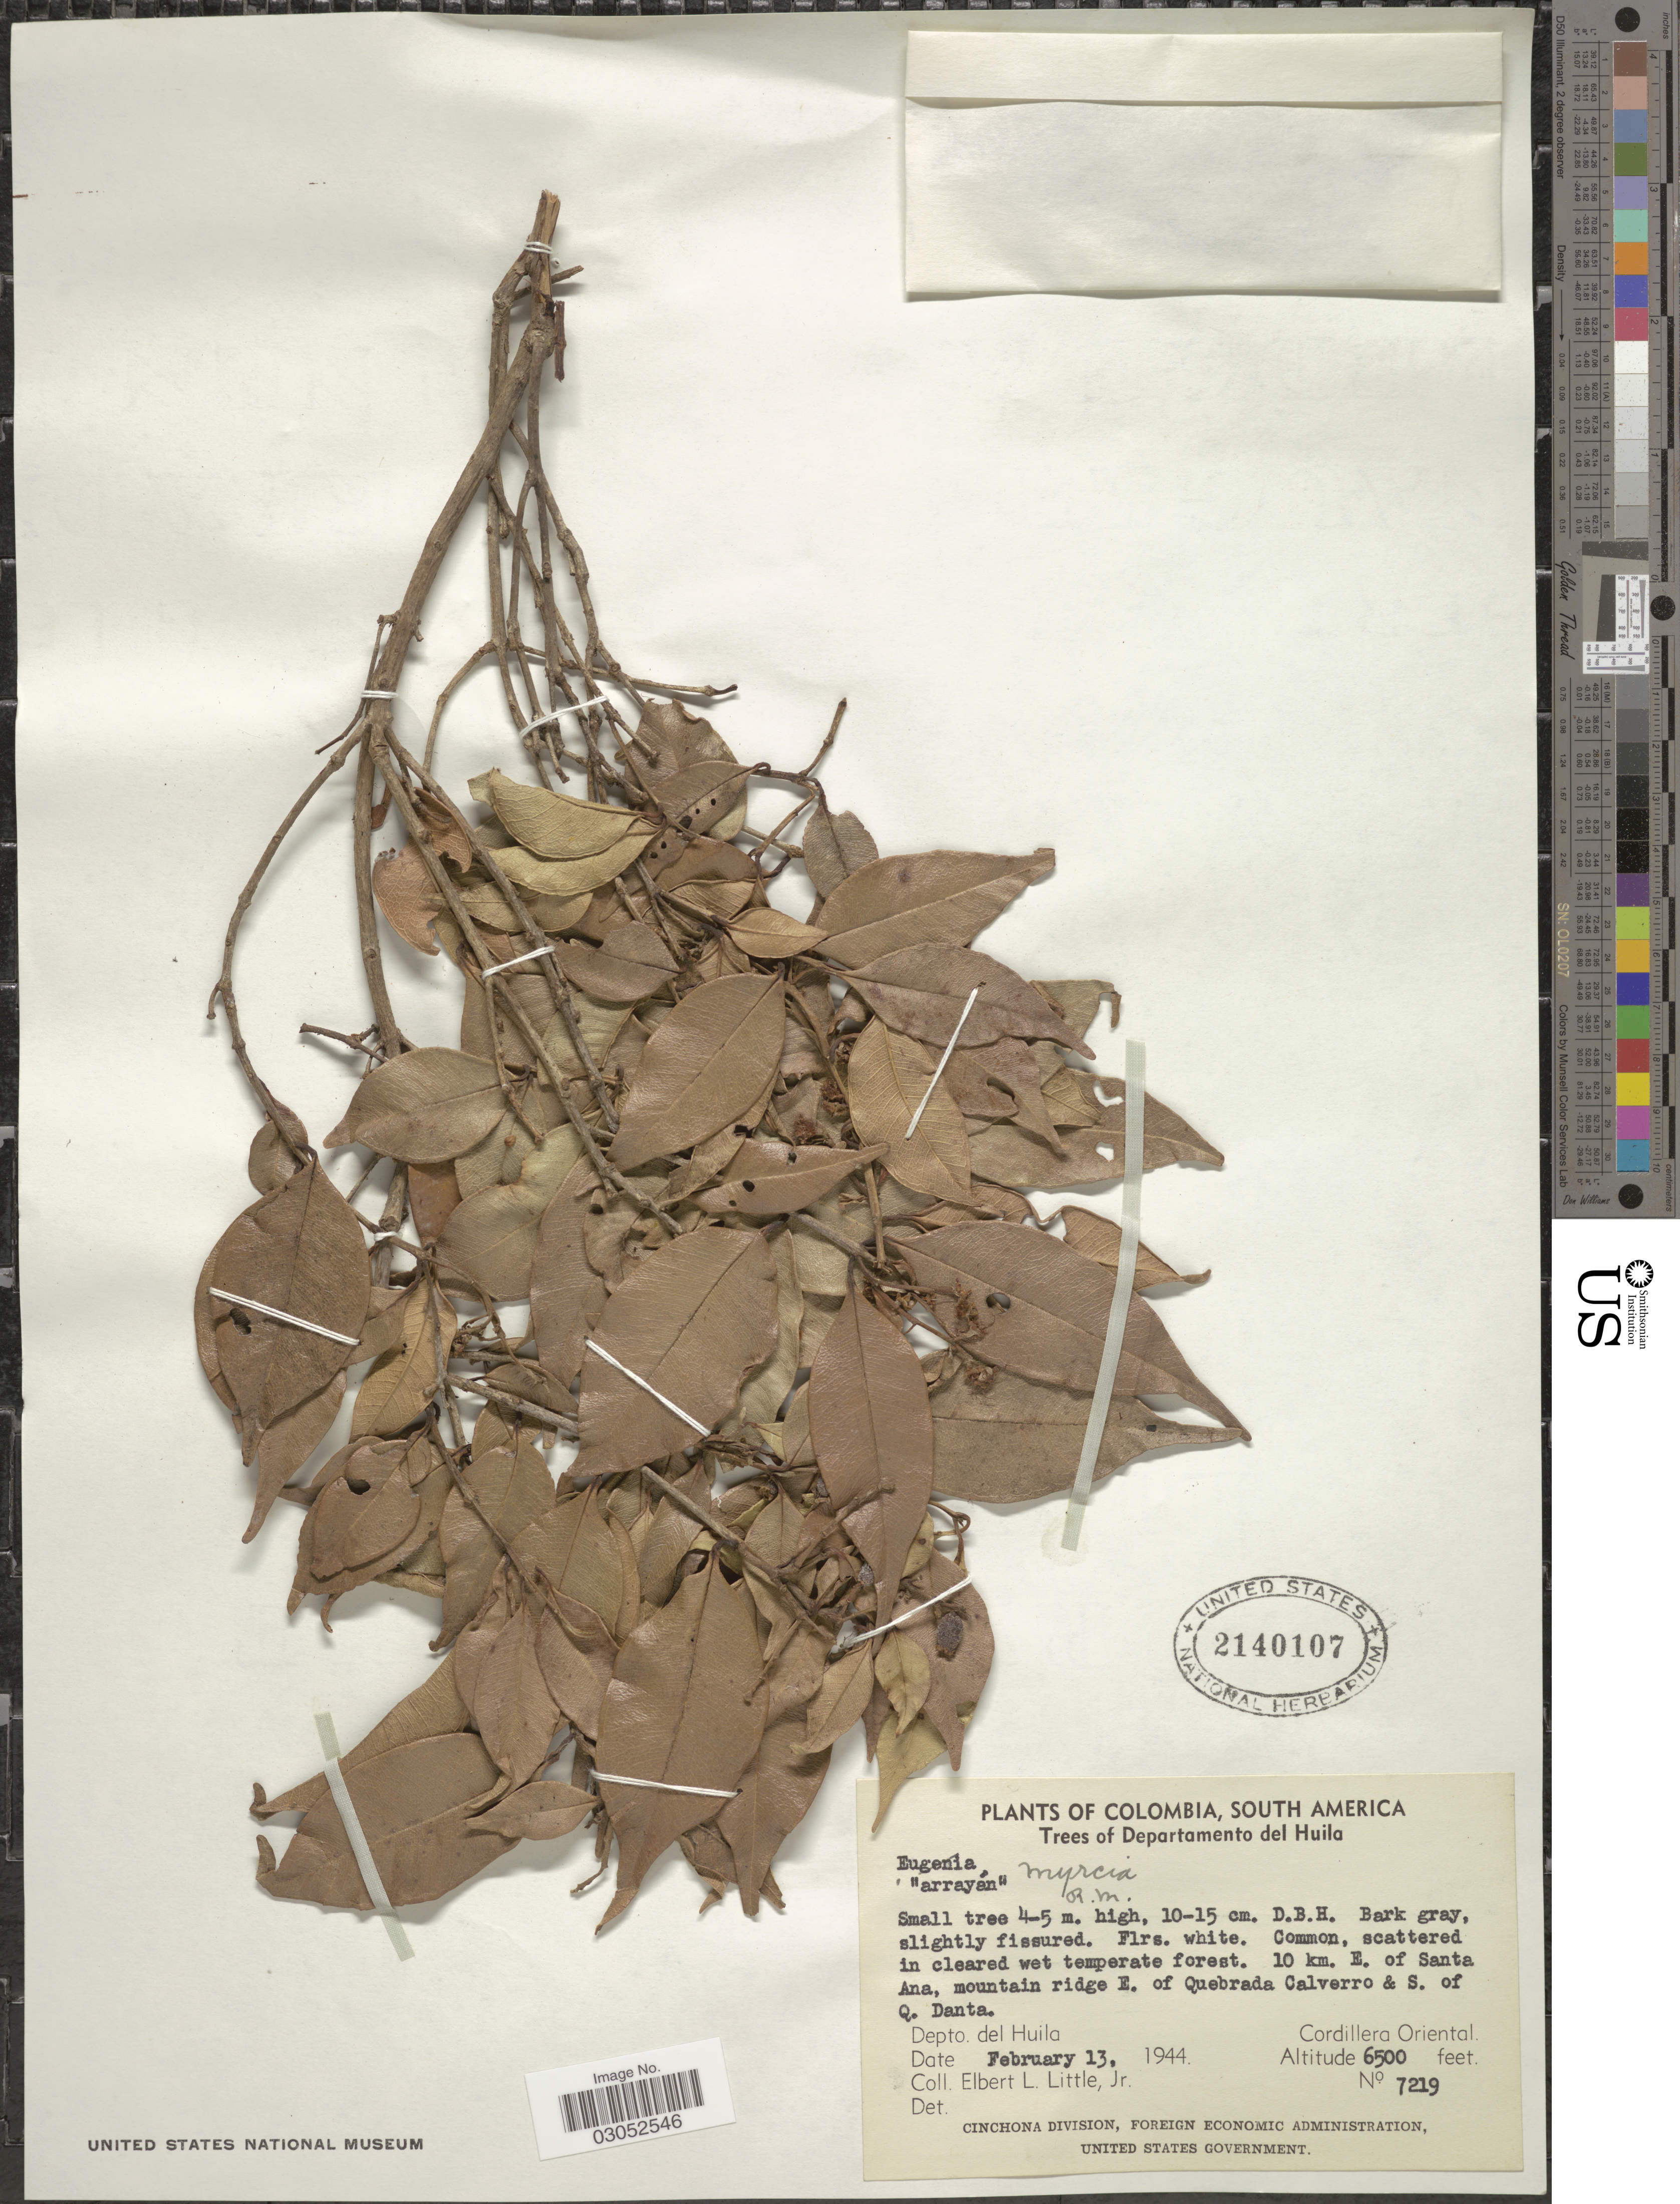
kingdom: Plantae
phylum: Tracheophyta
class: Magnoliopsida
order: Myrtales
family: Myrtaceae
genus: Myrcia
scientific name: Myrcia sp.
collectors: E. L. Little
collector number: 7219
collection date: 1944-02-13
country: Colombia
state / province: Huila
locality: Departamento del Huila. 10 km. E. of Santa Ana, mountain ridge E. of Quebrada Calverro & S. of Q. Danta. Depto. del Huila. Cordillera Oriental.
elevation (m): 1981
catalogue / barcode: US 2140107